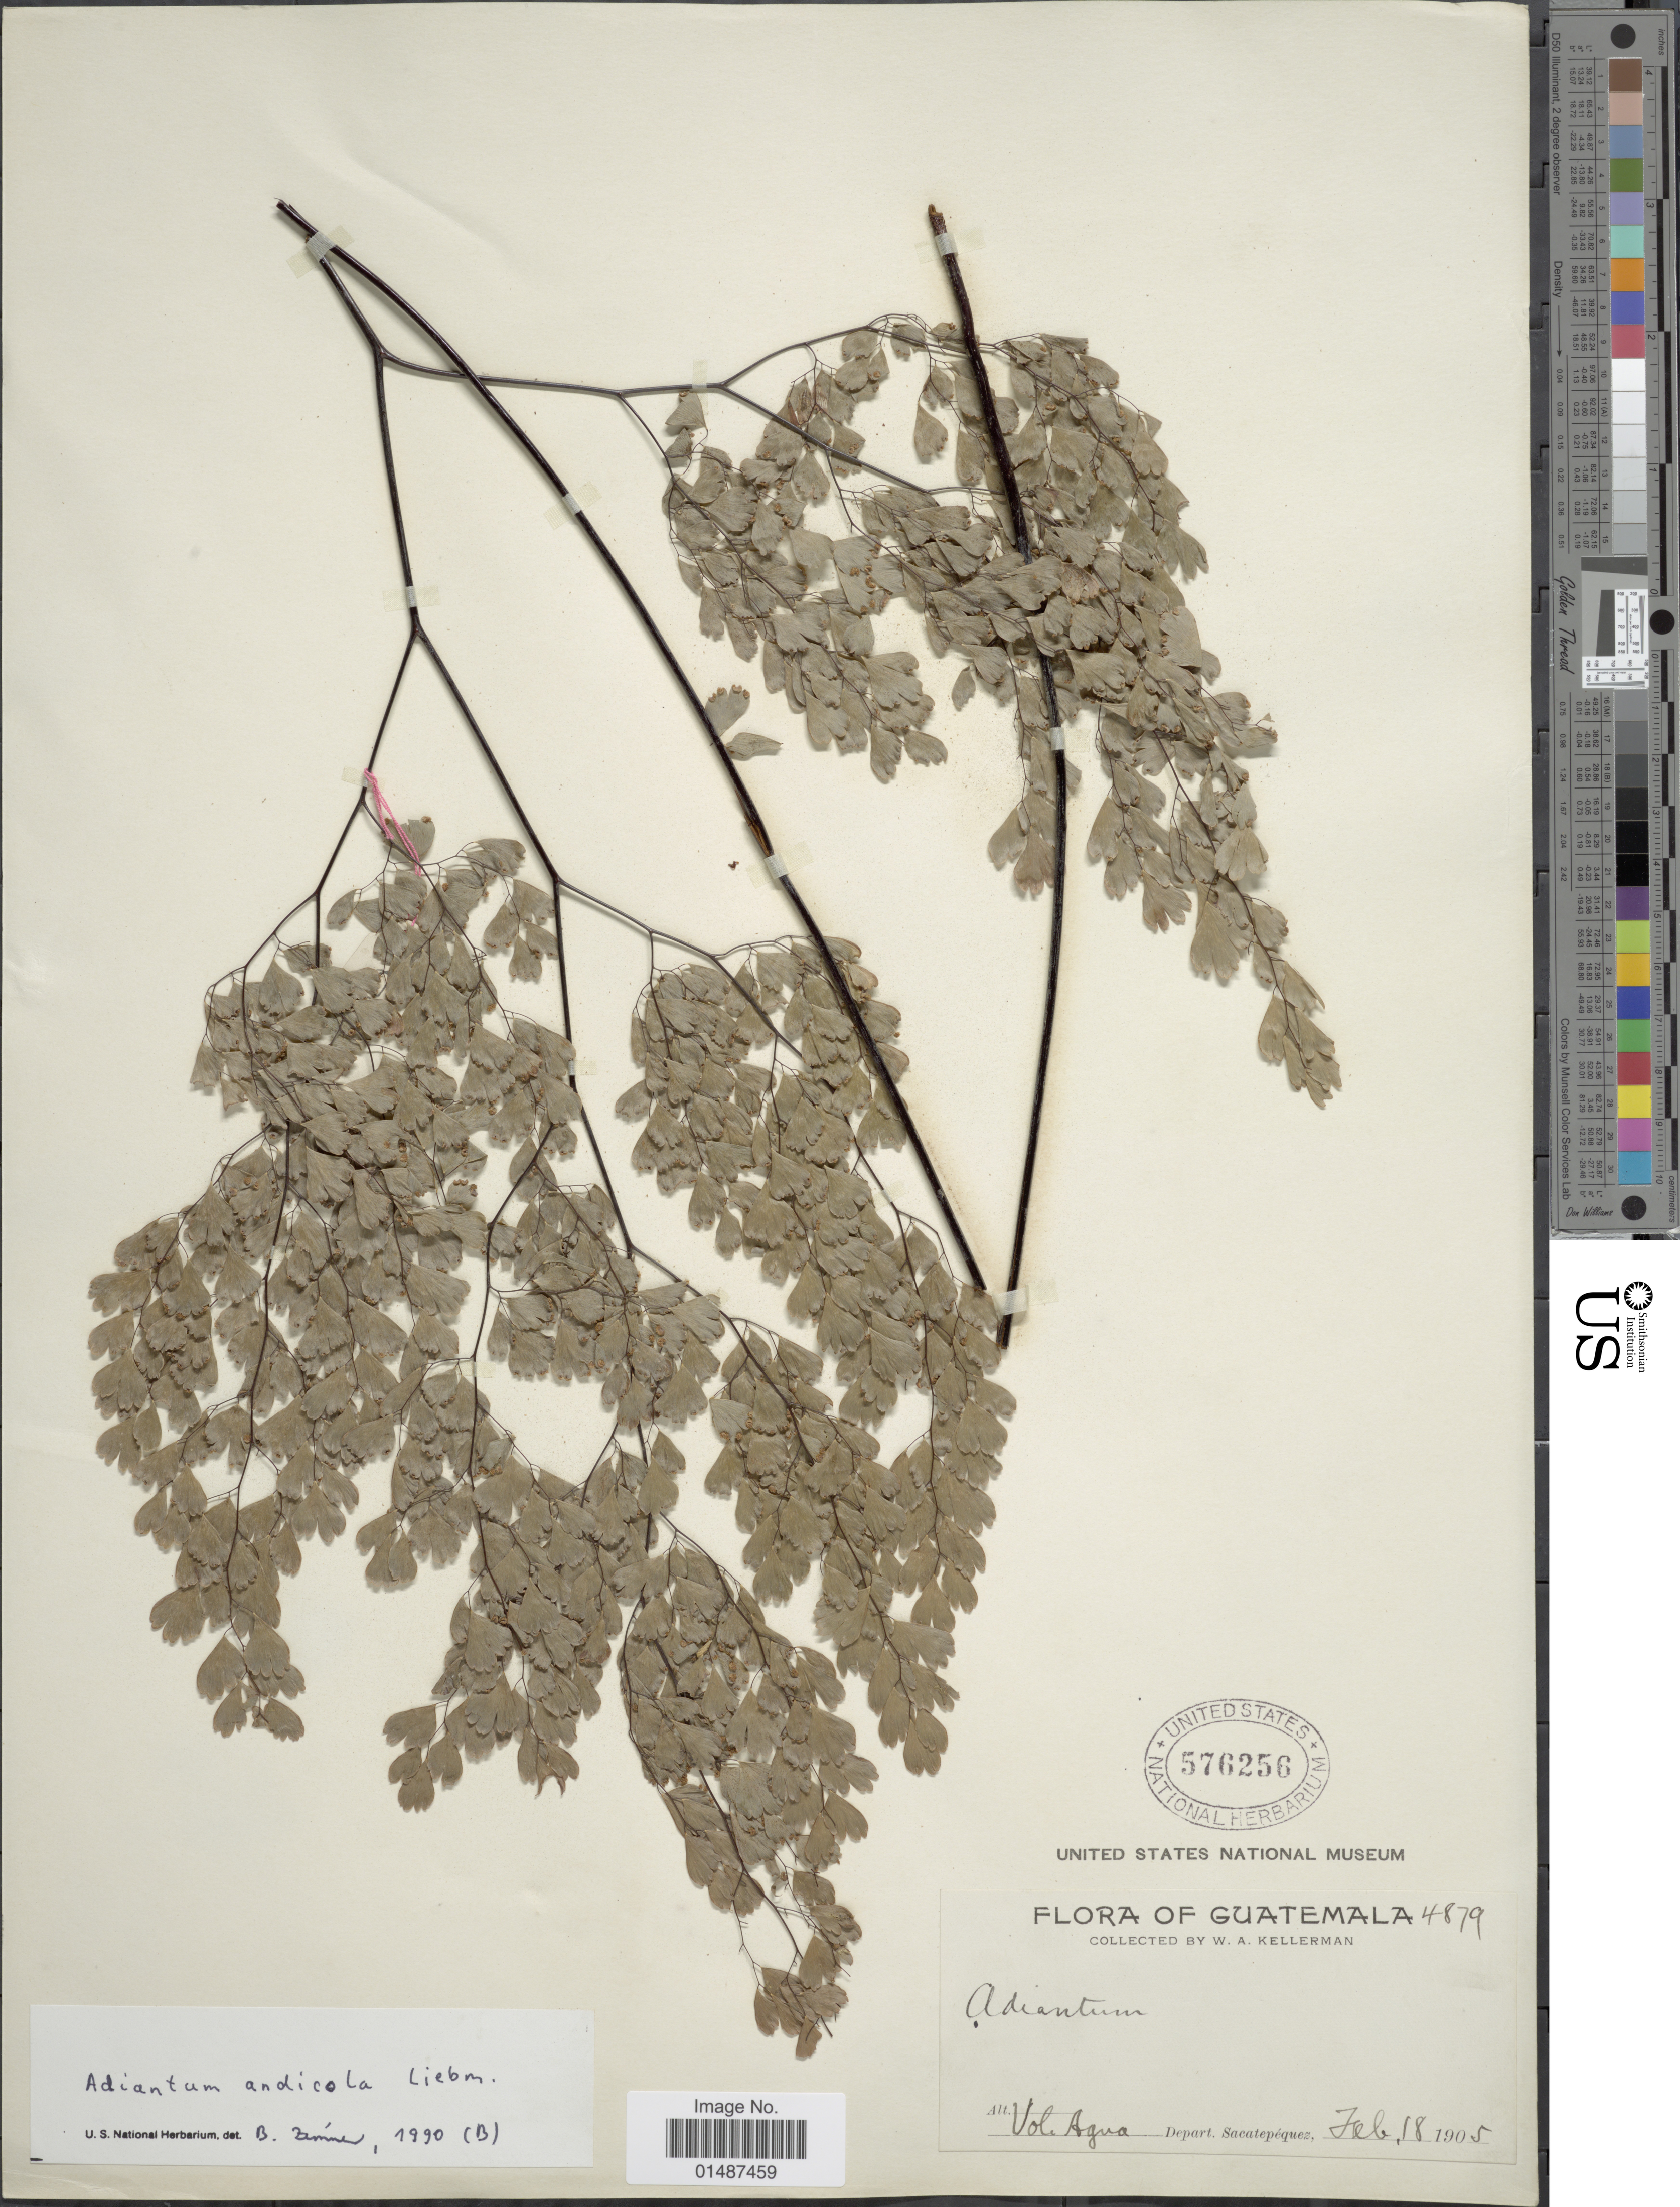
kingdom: Plantae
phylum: Tracheophyta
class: Polypodiopsida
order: Polypodiales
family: Pteridaceae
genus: Adiantum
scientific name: Adiantum andicola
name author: Liebm.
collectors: W. Kellerman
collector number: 4879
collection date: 1905-02-18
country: Guatemala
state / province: Sacatepéquez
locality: Vol. Agua.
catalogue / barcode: US 576256